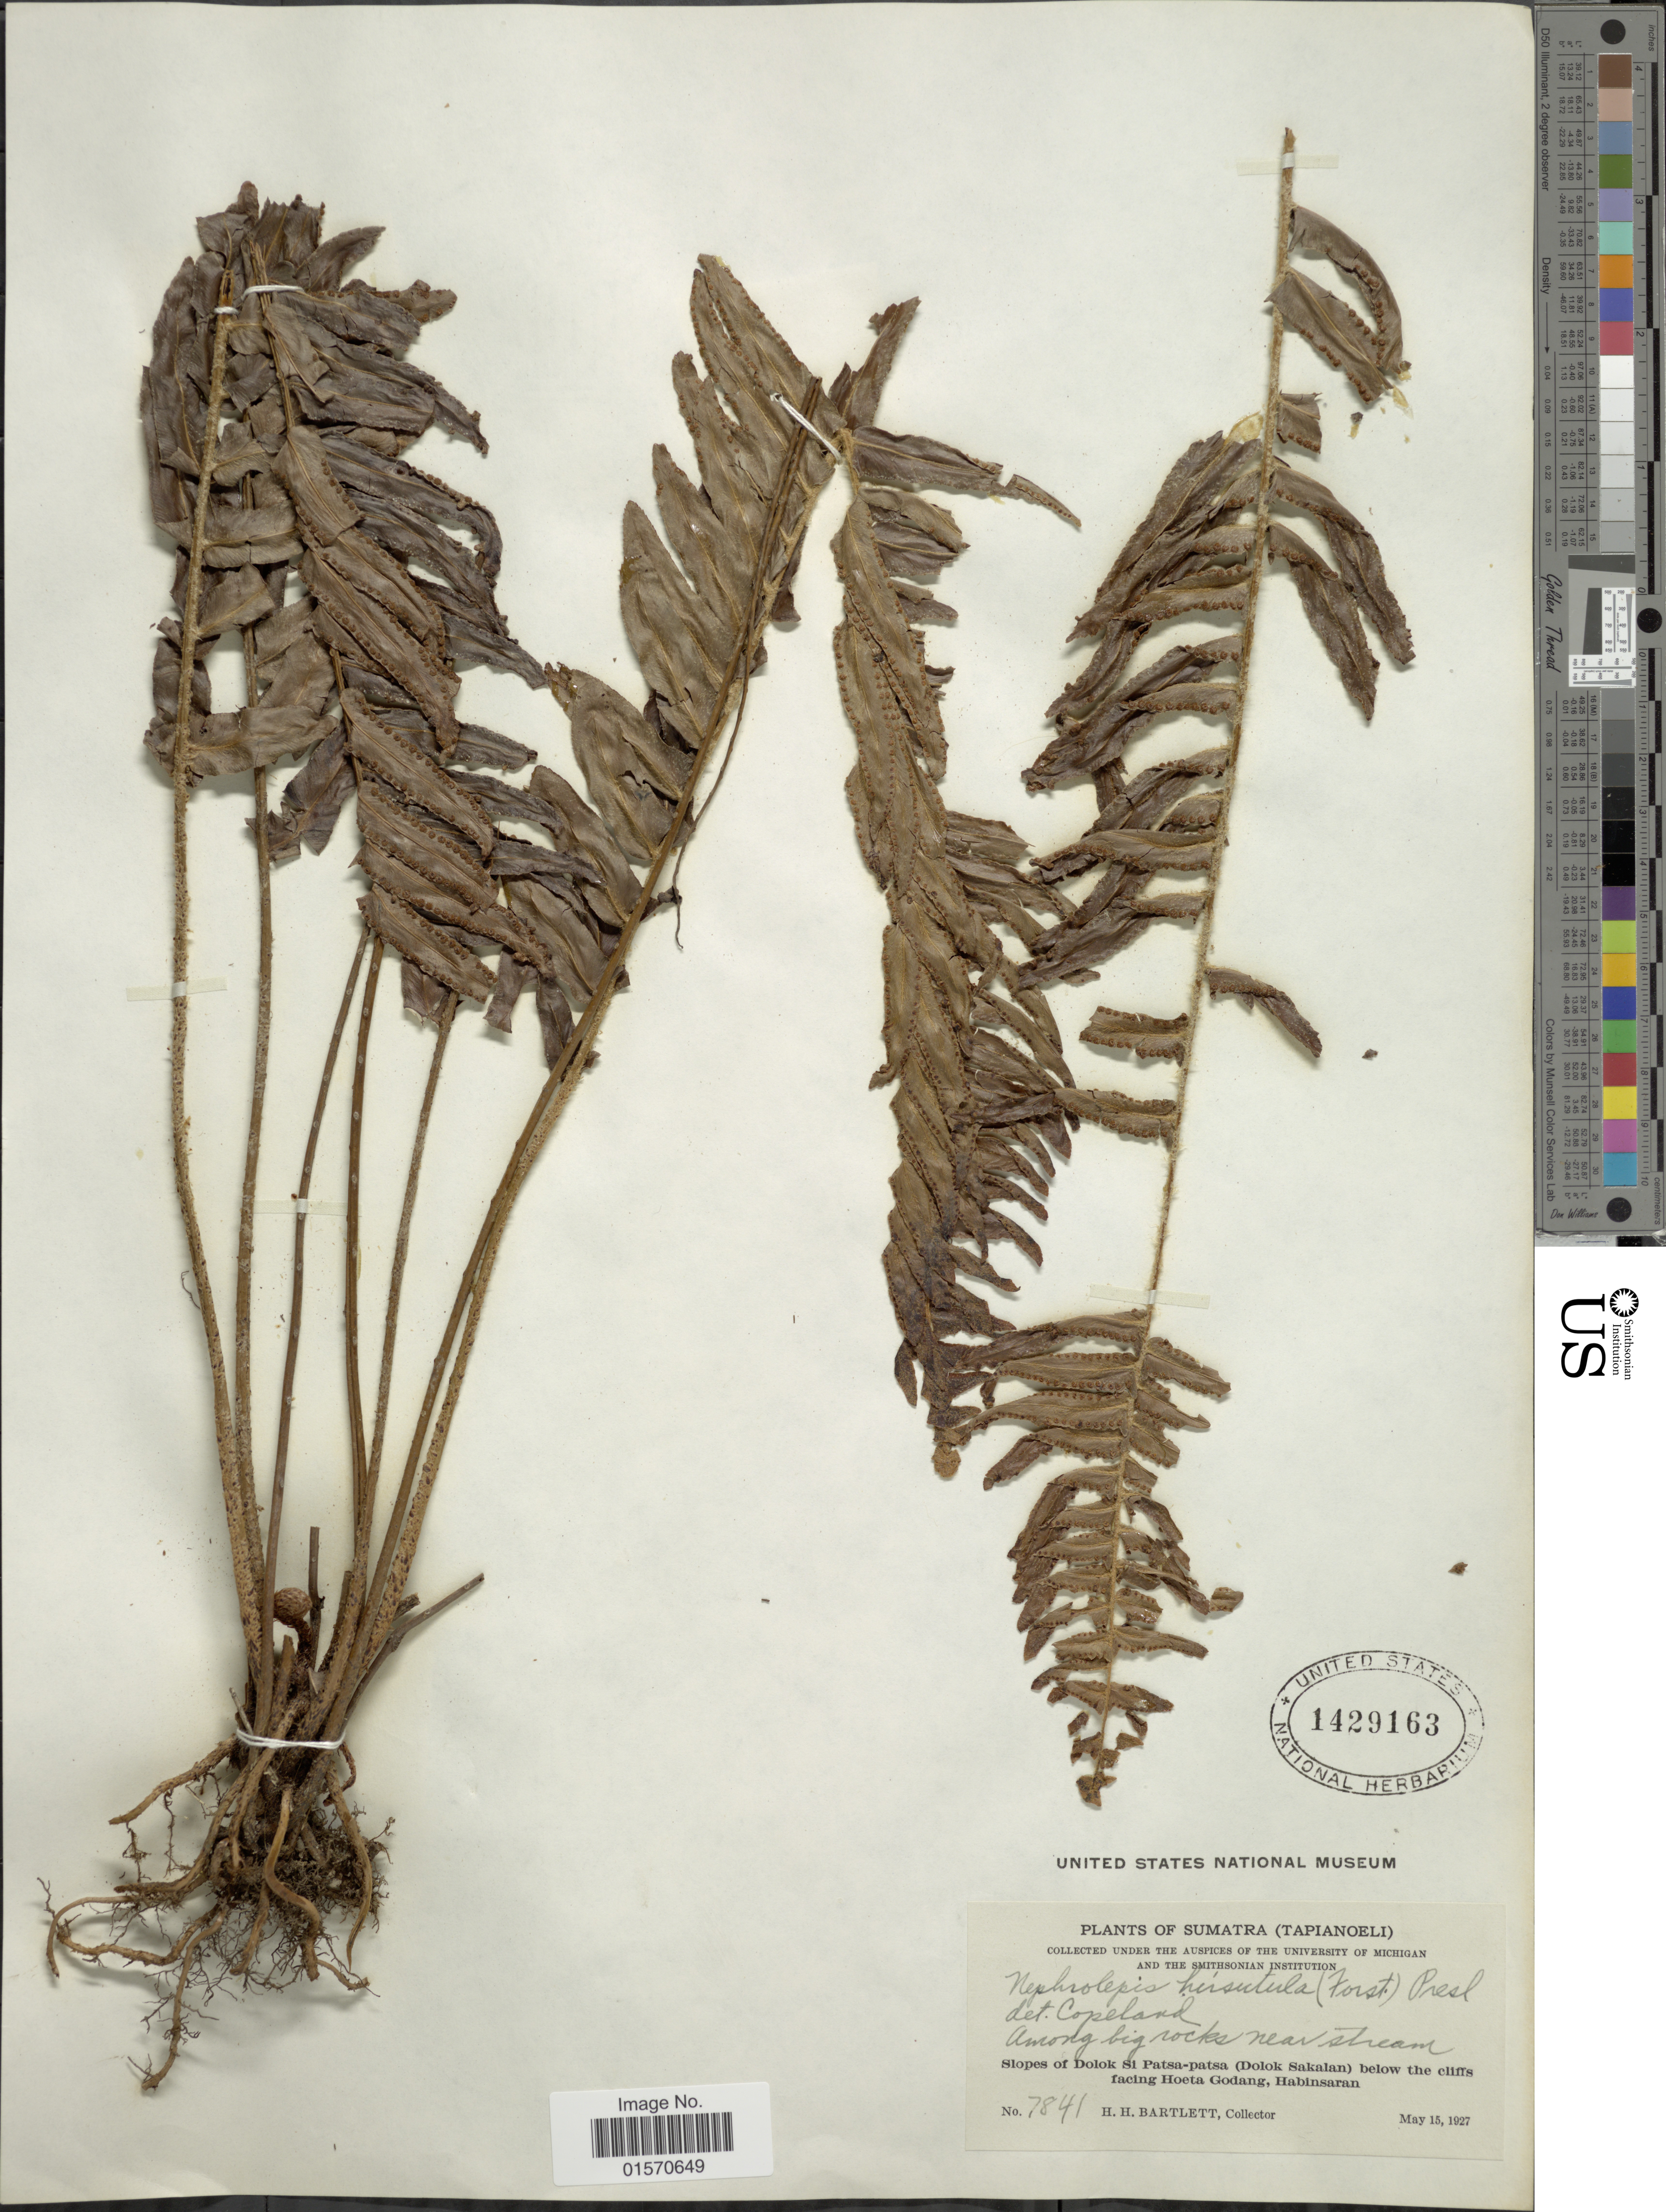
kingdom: Plantae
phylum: Tracheophyta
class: Polypodiopsida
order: Polypodiales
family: Nephrolepidaceae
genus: Nephrolepis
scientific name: Nephrolepis multiflora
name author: (Roxb.) F.M. Jarrett ex C.V. Morton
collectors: H. H. Bartlett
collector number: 7841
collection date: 1927-05-15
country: Indonesia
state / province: Sumatra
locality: Sumatra (Tapianoeli). Slopes of Dolok Si Patsa-patsa (Dolok Sakalan) below the cliffs facing Hoeta Godang, Habinsaran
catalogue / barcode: US 1429163